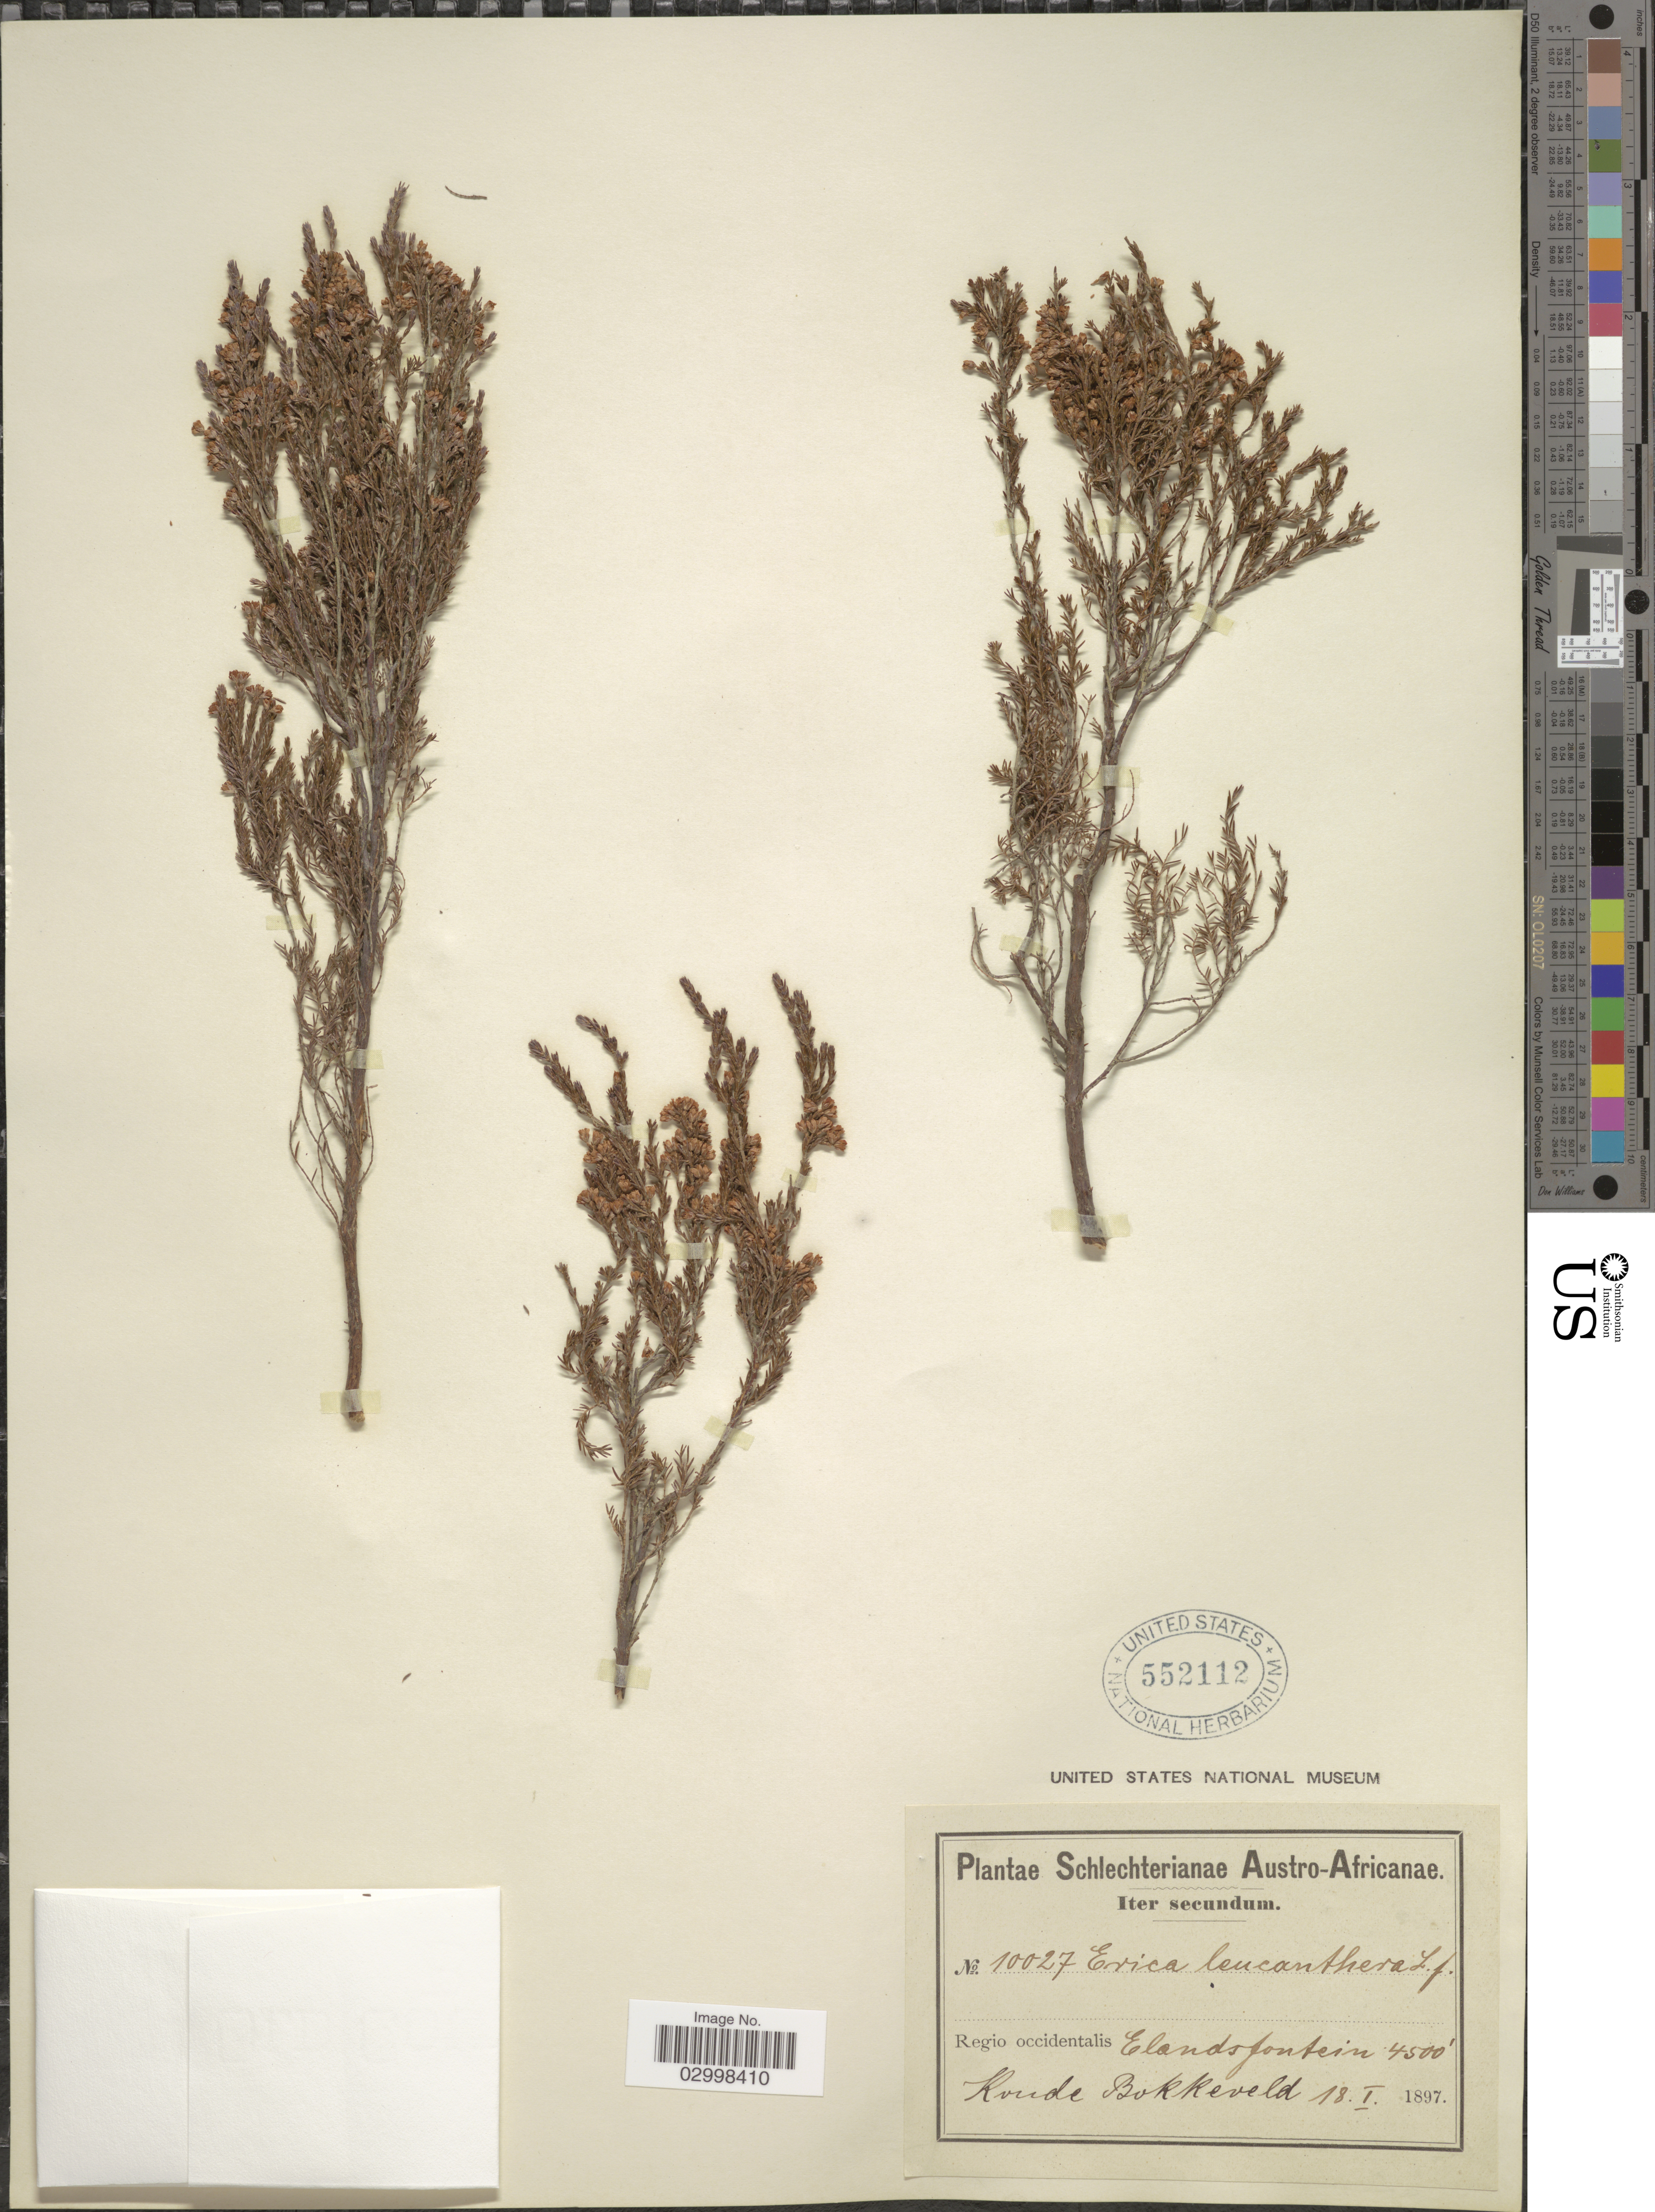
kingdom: Plantae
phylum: Tracheophyta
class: Magnoliopsida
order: Ericales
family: Ericaceae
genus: Erica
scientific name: Erica leucanthera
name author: L. f.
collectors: Schlechter, --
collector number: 10027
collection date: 1897-01-18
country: South Africa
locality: Austro-Africanae. Regio occidentalis. Elandsfontein. Koude Bokkeveld.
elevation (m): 1372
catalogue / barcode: US 552112